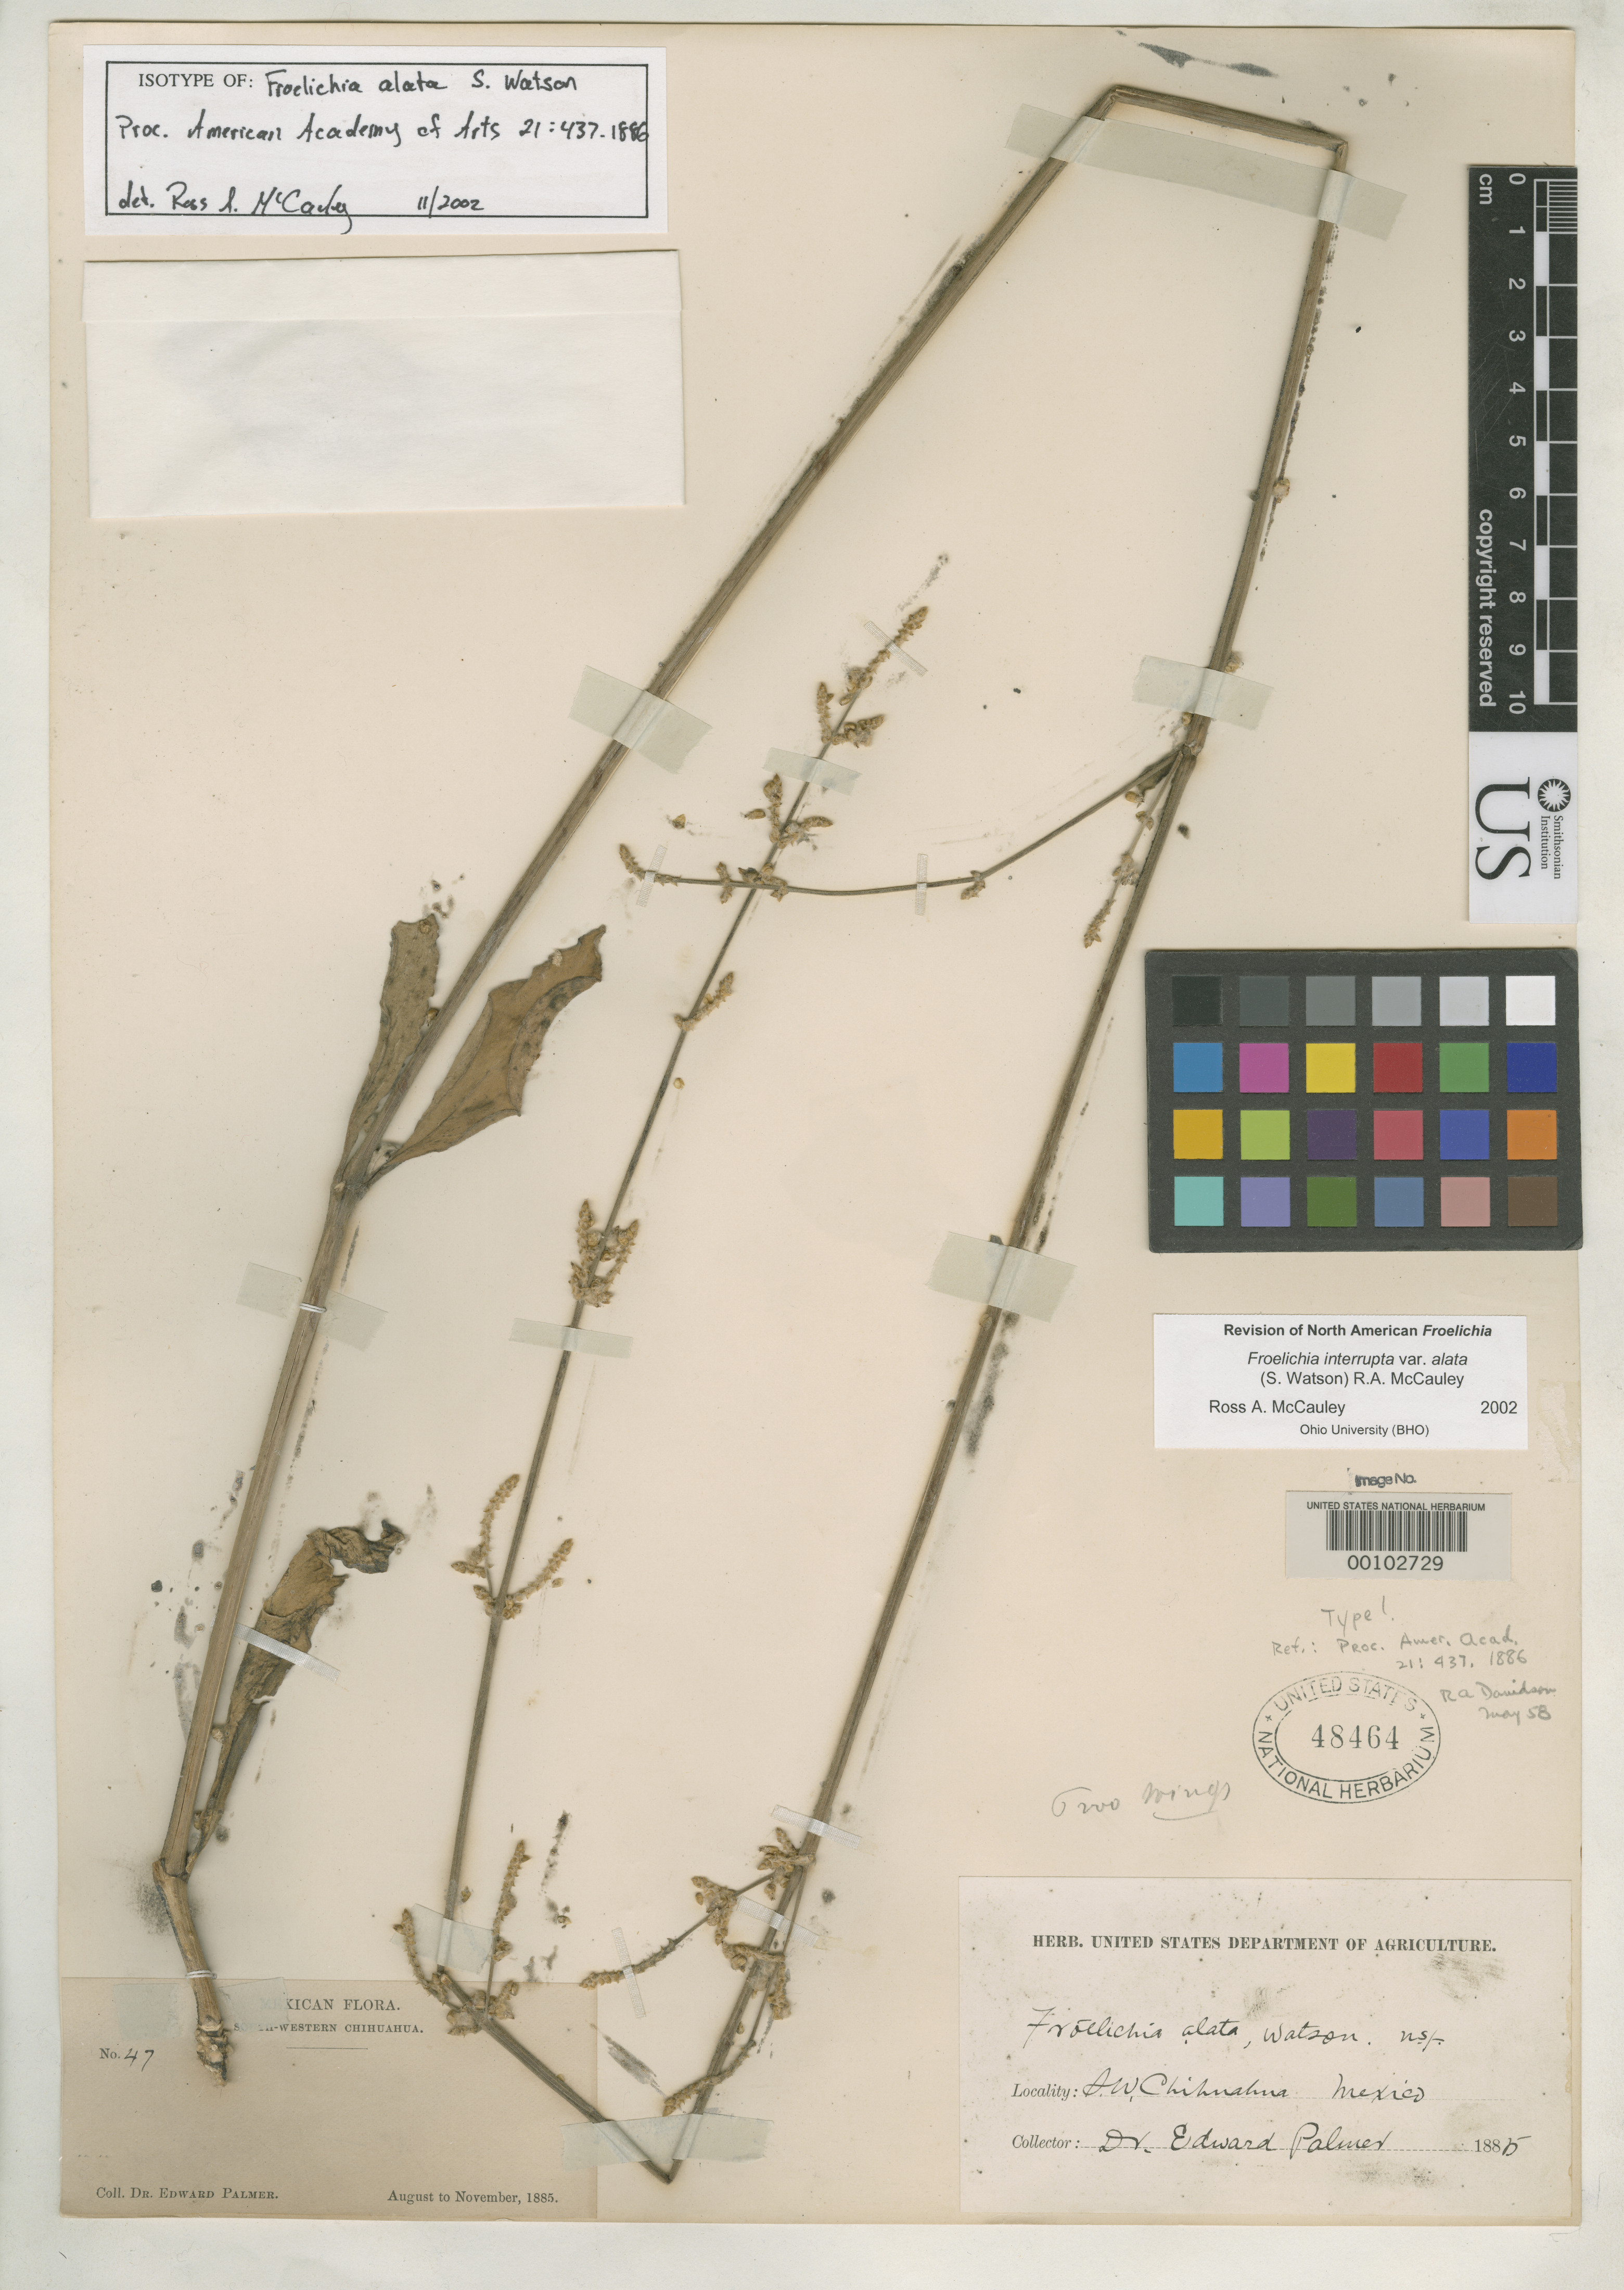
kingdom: Plantae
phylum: Tracheophyta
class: Magnoliopsida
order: Caryophyllales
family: Amaranthaceae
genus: Froelichia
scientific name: Froelichia alata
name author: S. Watson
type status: Isotype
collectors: E. Palmer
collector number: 47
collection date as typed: Aug 1885 to -- Nov 1885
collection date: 1885-08/1885-11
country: Mexico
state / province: Chihuahua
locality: Hacienda San Jose.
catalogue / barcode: US 48464